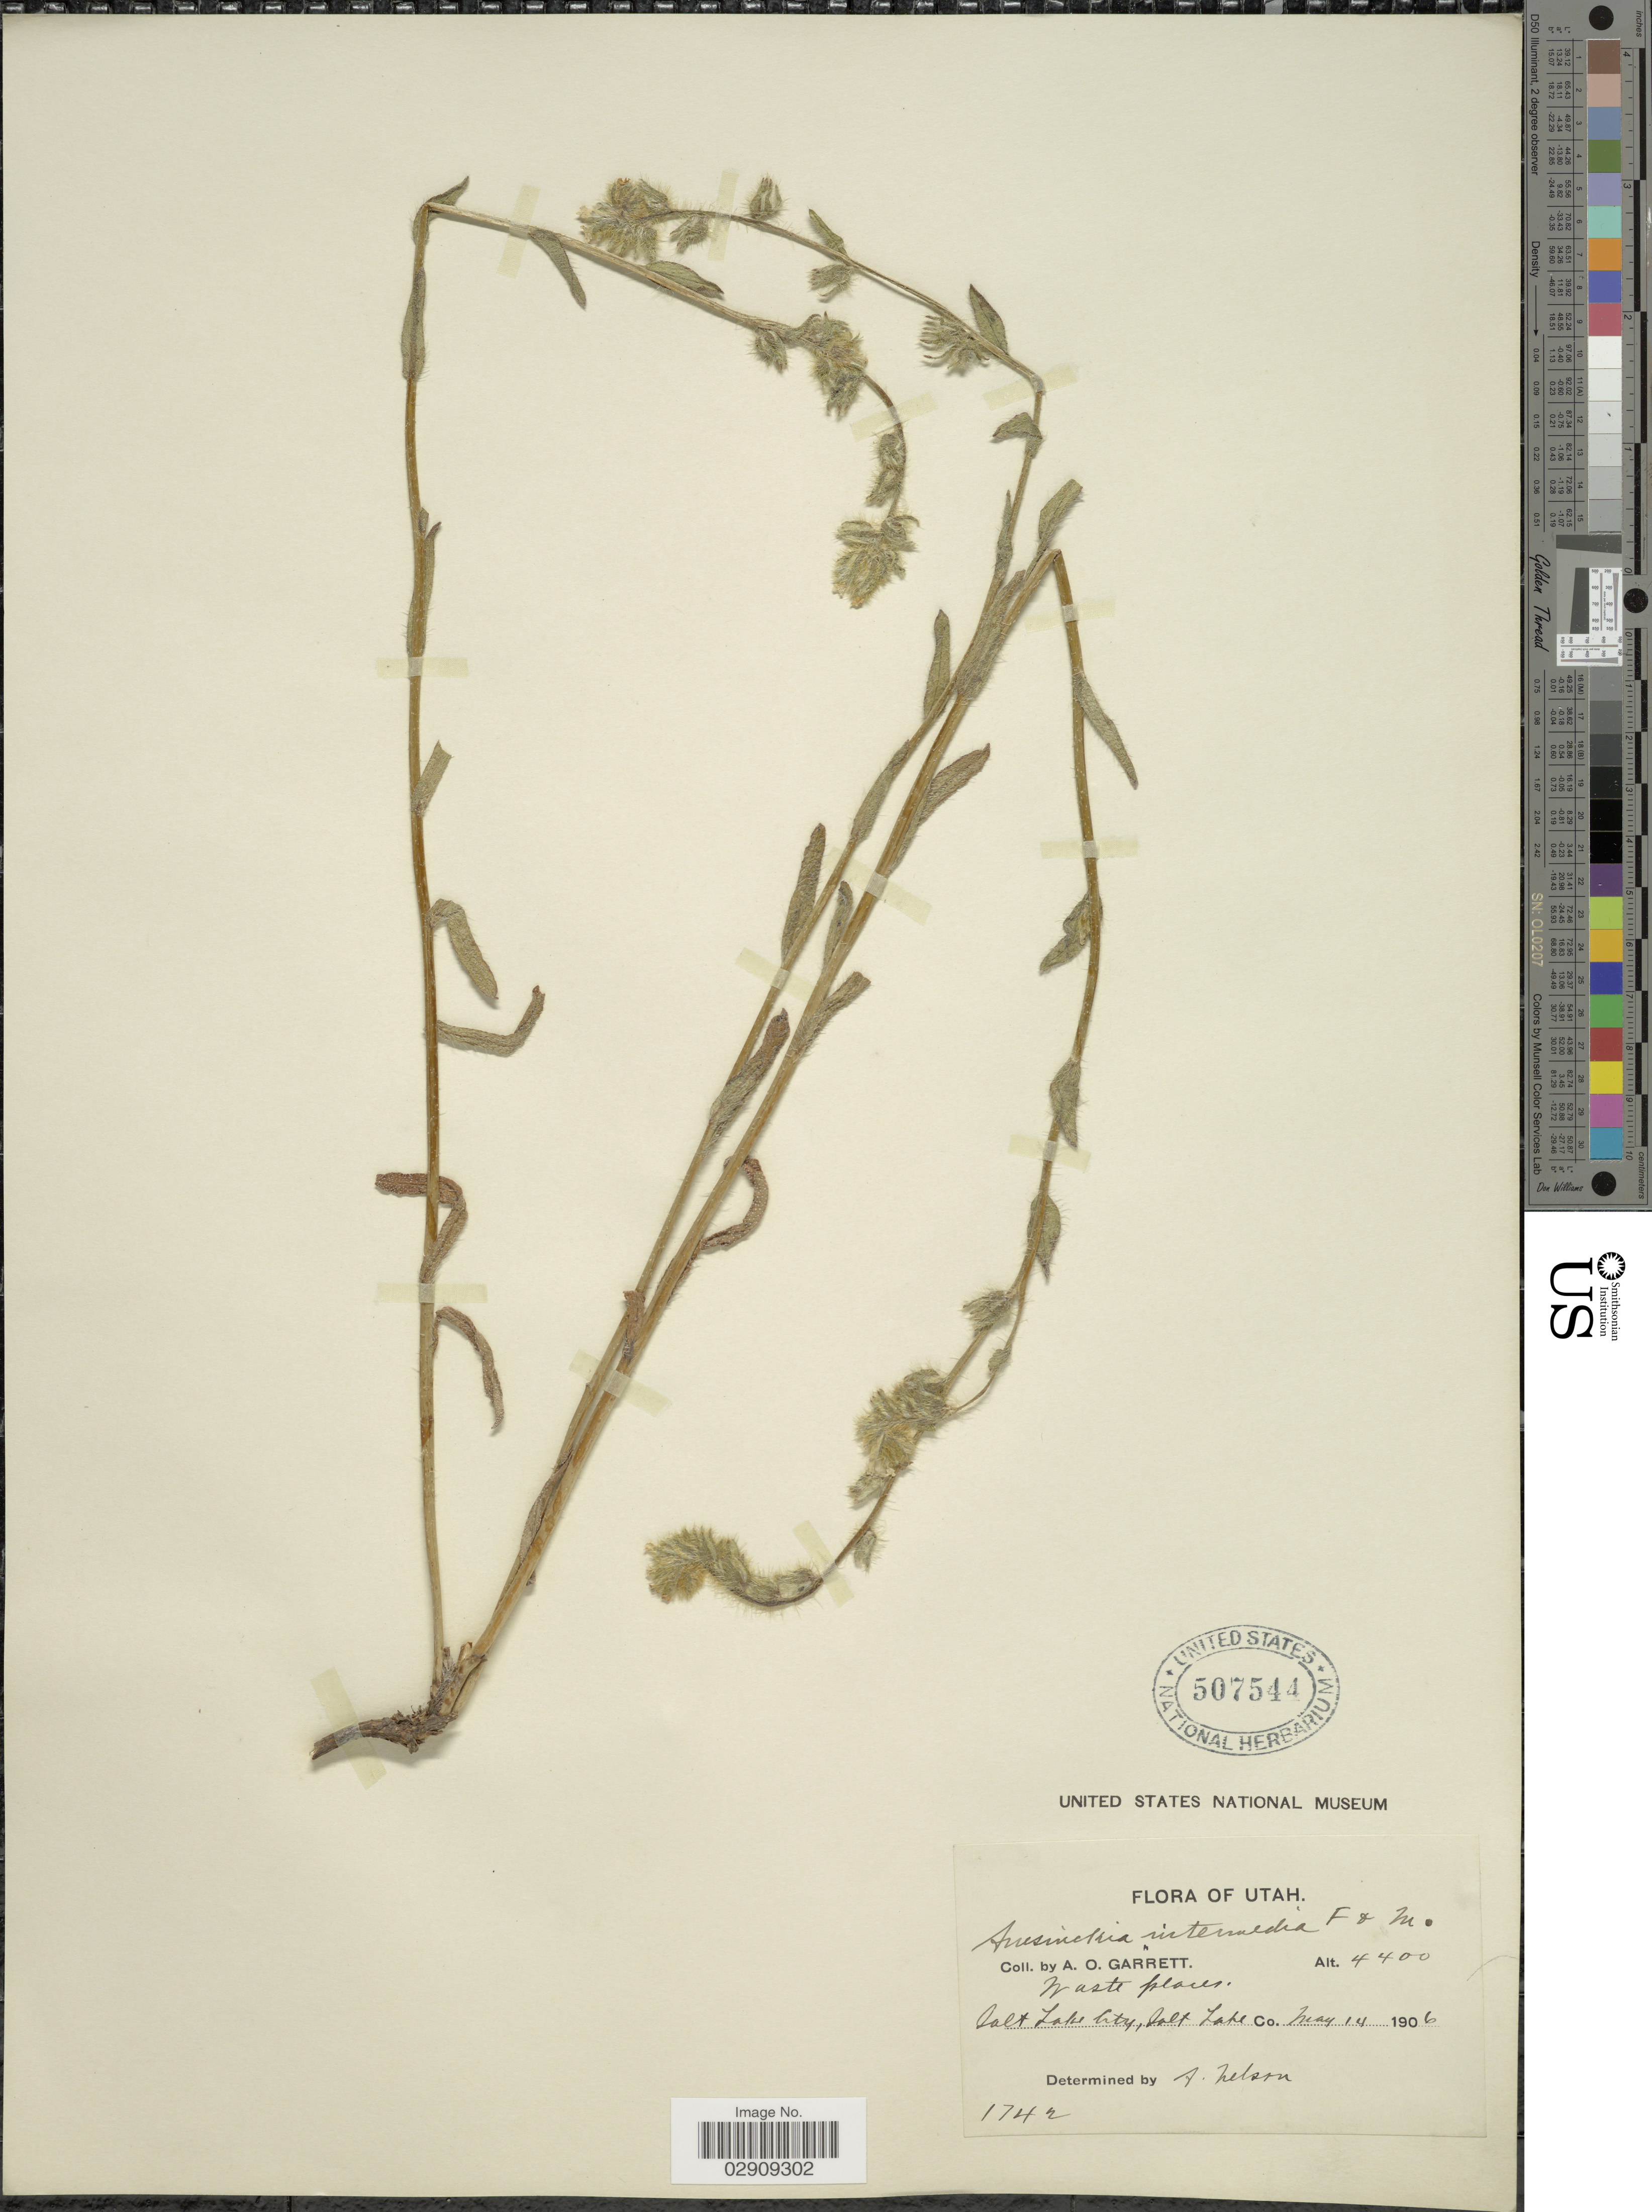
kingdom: Plantae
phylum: Tracheophyta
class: Magnoliopsida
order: Boraginales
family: Boraginaceae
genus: Amsinckia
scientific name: Amsinckia menziesii var. intermedia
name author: (Fisch. & C.A. Mey.) Ganders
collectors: A. O. Garrett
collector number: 1742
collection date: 1906-05-14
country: United States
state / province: Utah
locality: Salt Lake City, Salt Lake Co.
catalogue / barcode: US 507544